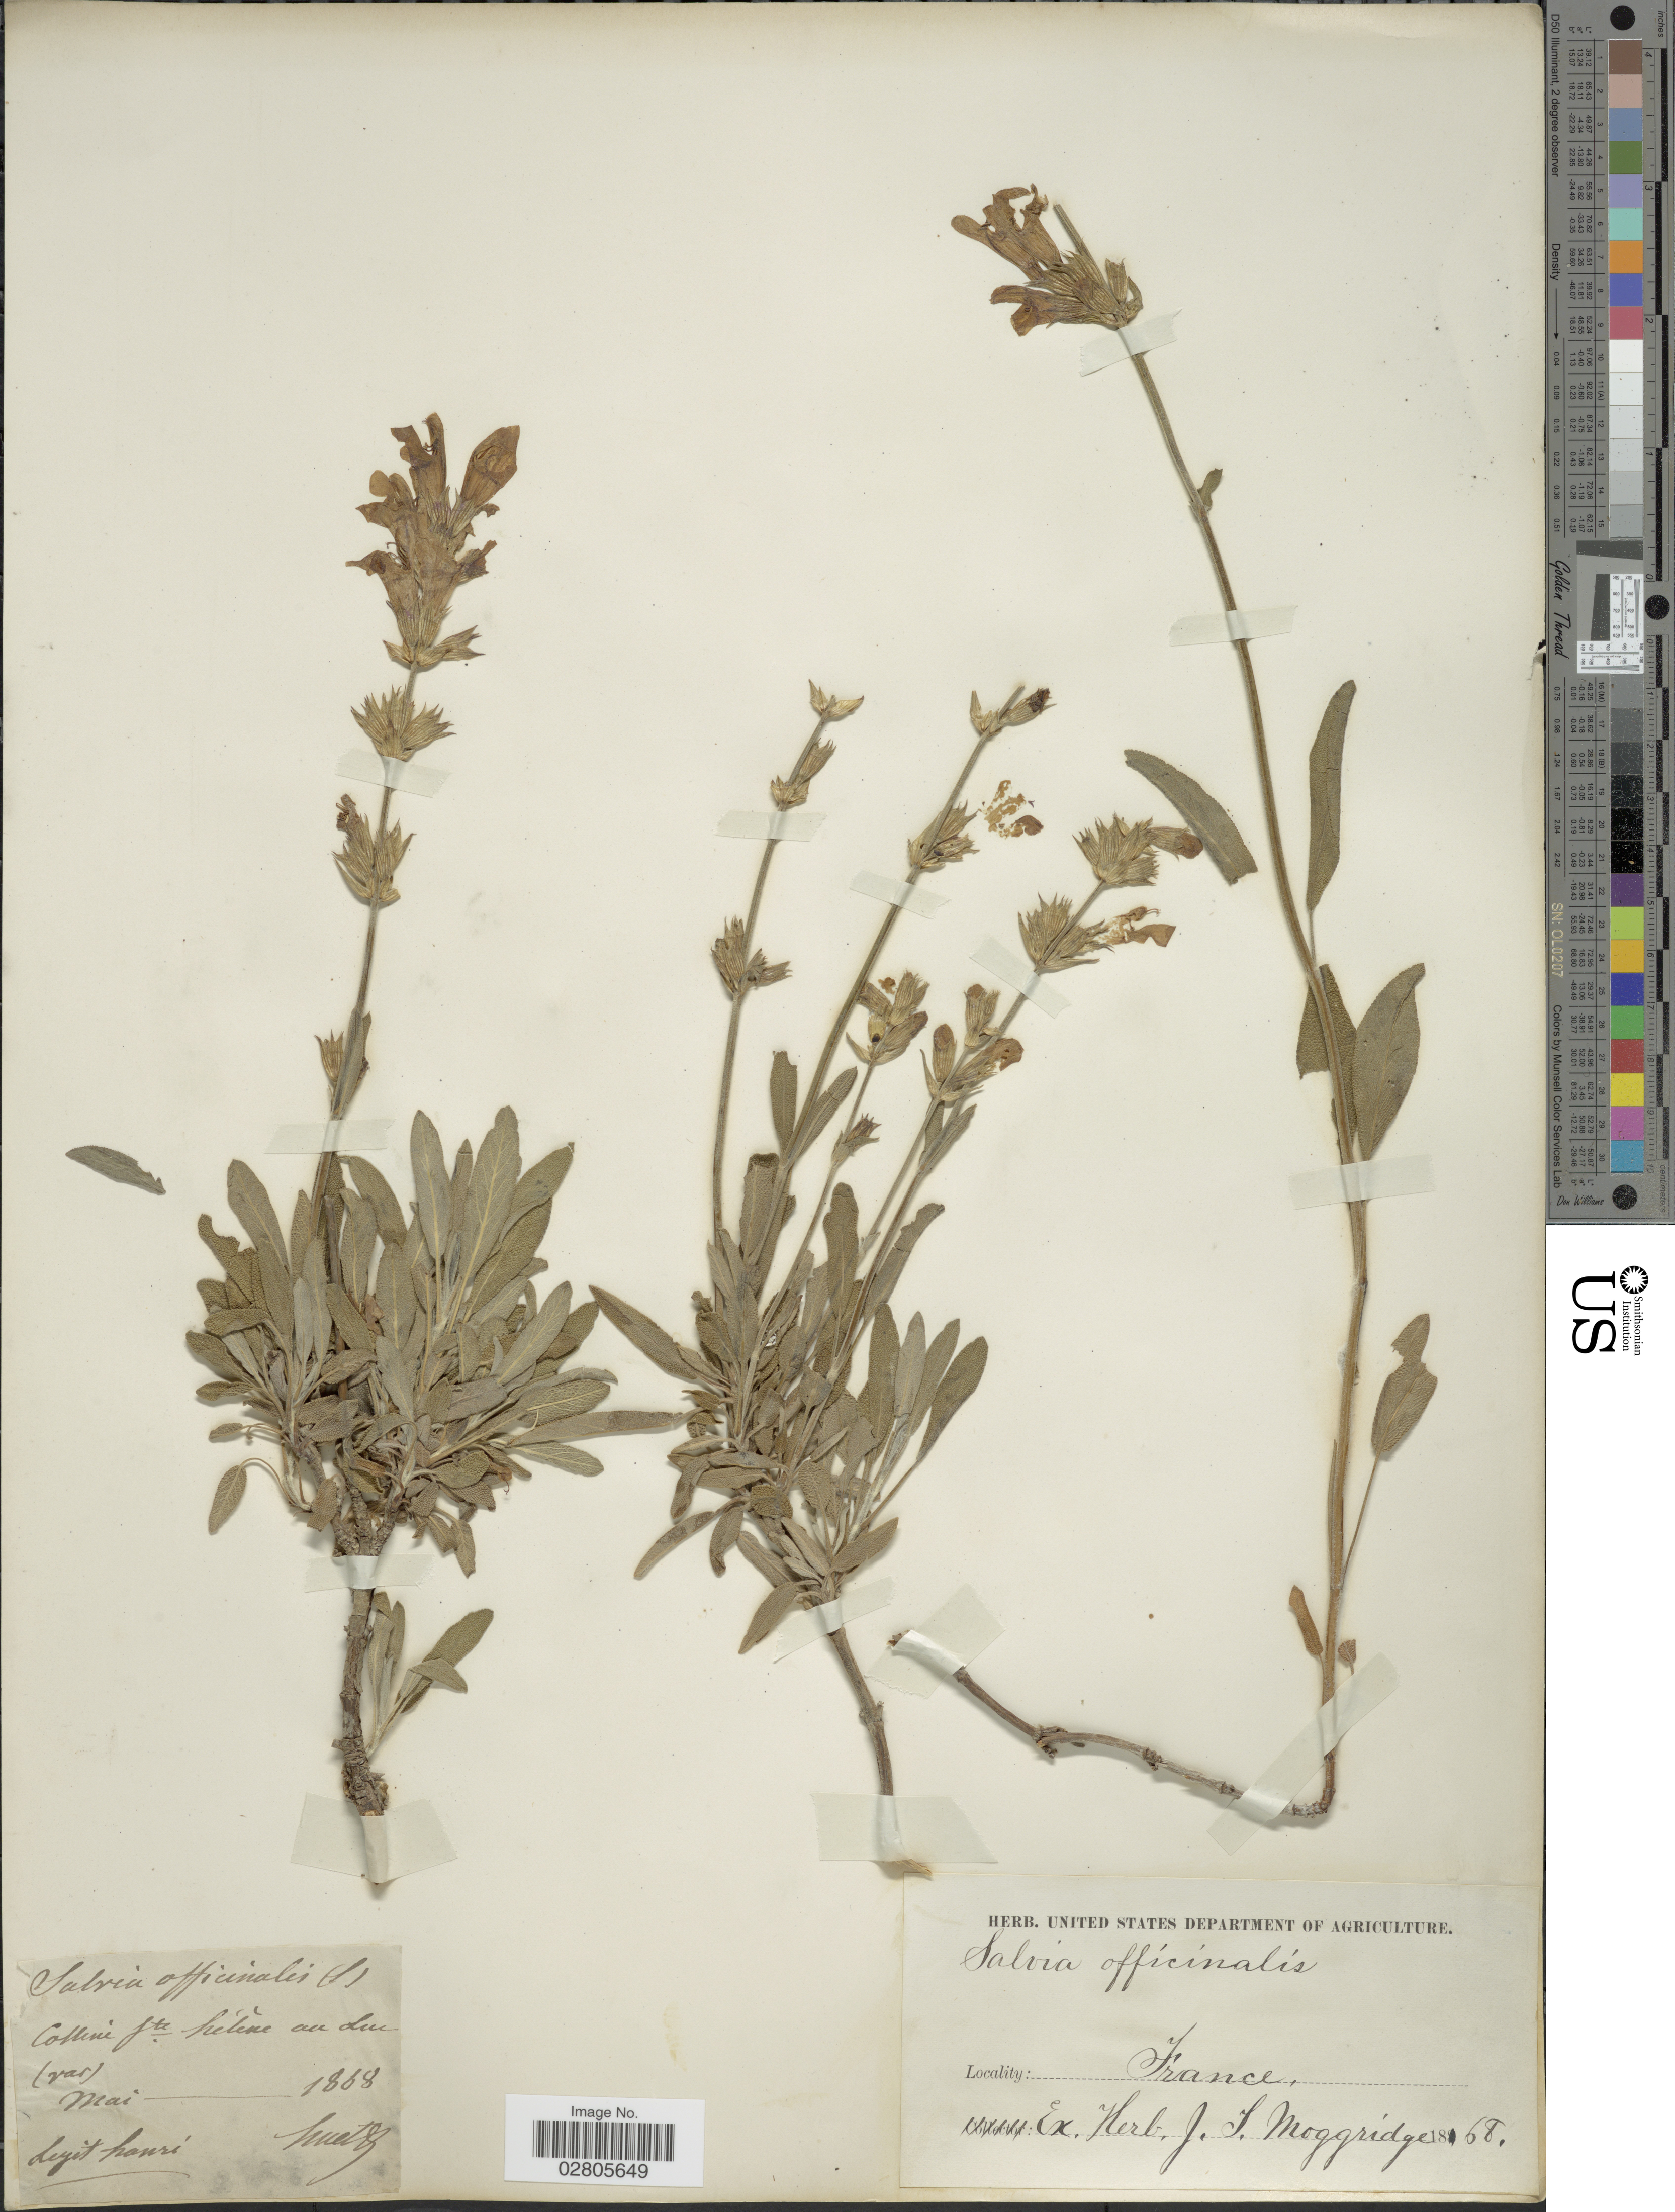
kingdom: Plantae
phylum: Tracheophyta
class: Magnoliopsida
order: Lamiales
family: Lamiaceae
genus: Salvia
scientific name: Salvia officinalis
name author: L.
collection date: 1868-05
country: France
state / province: Provence-Alpes-Côte d'Azur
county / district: Var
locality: Colline Ste. helène au Luc (var).